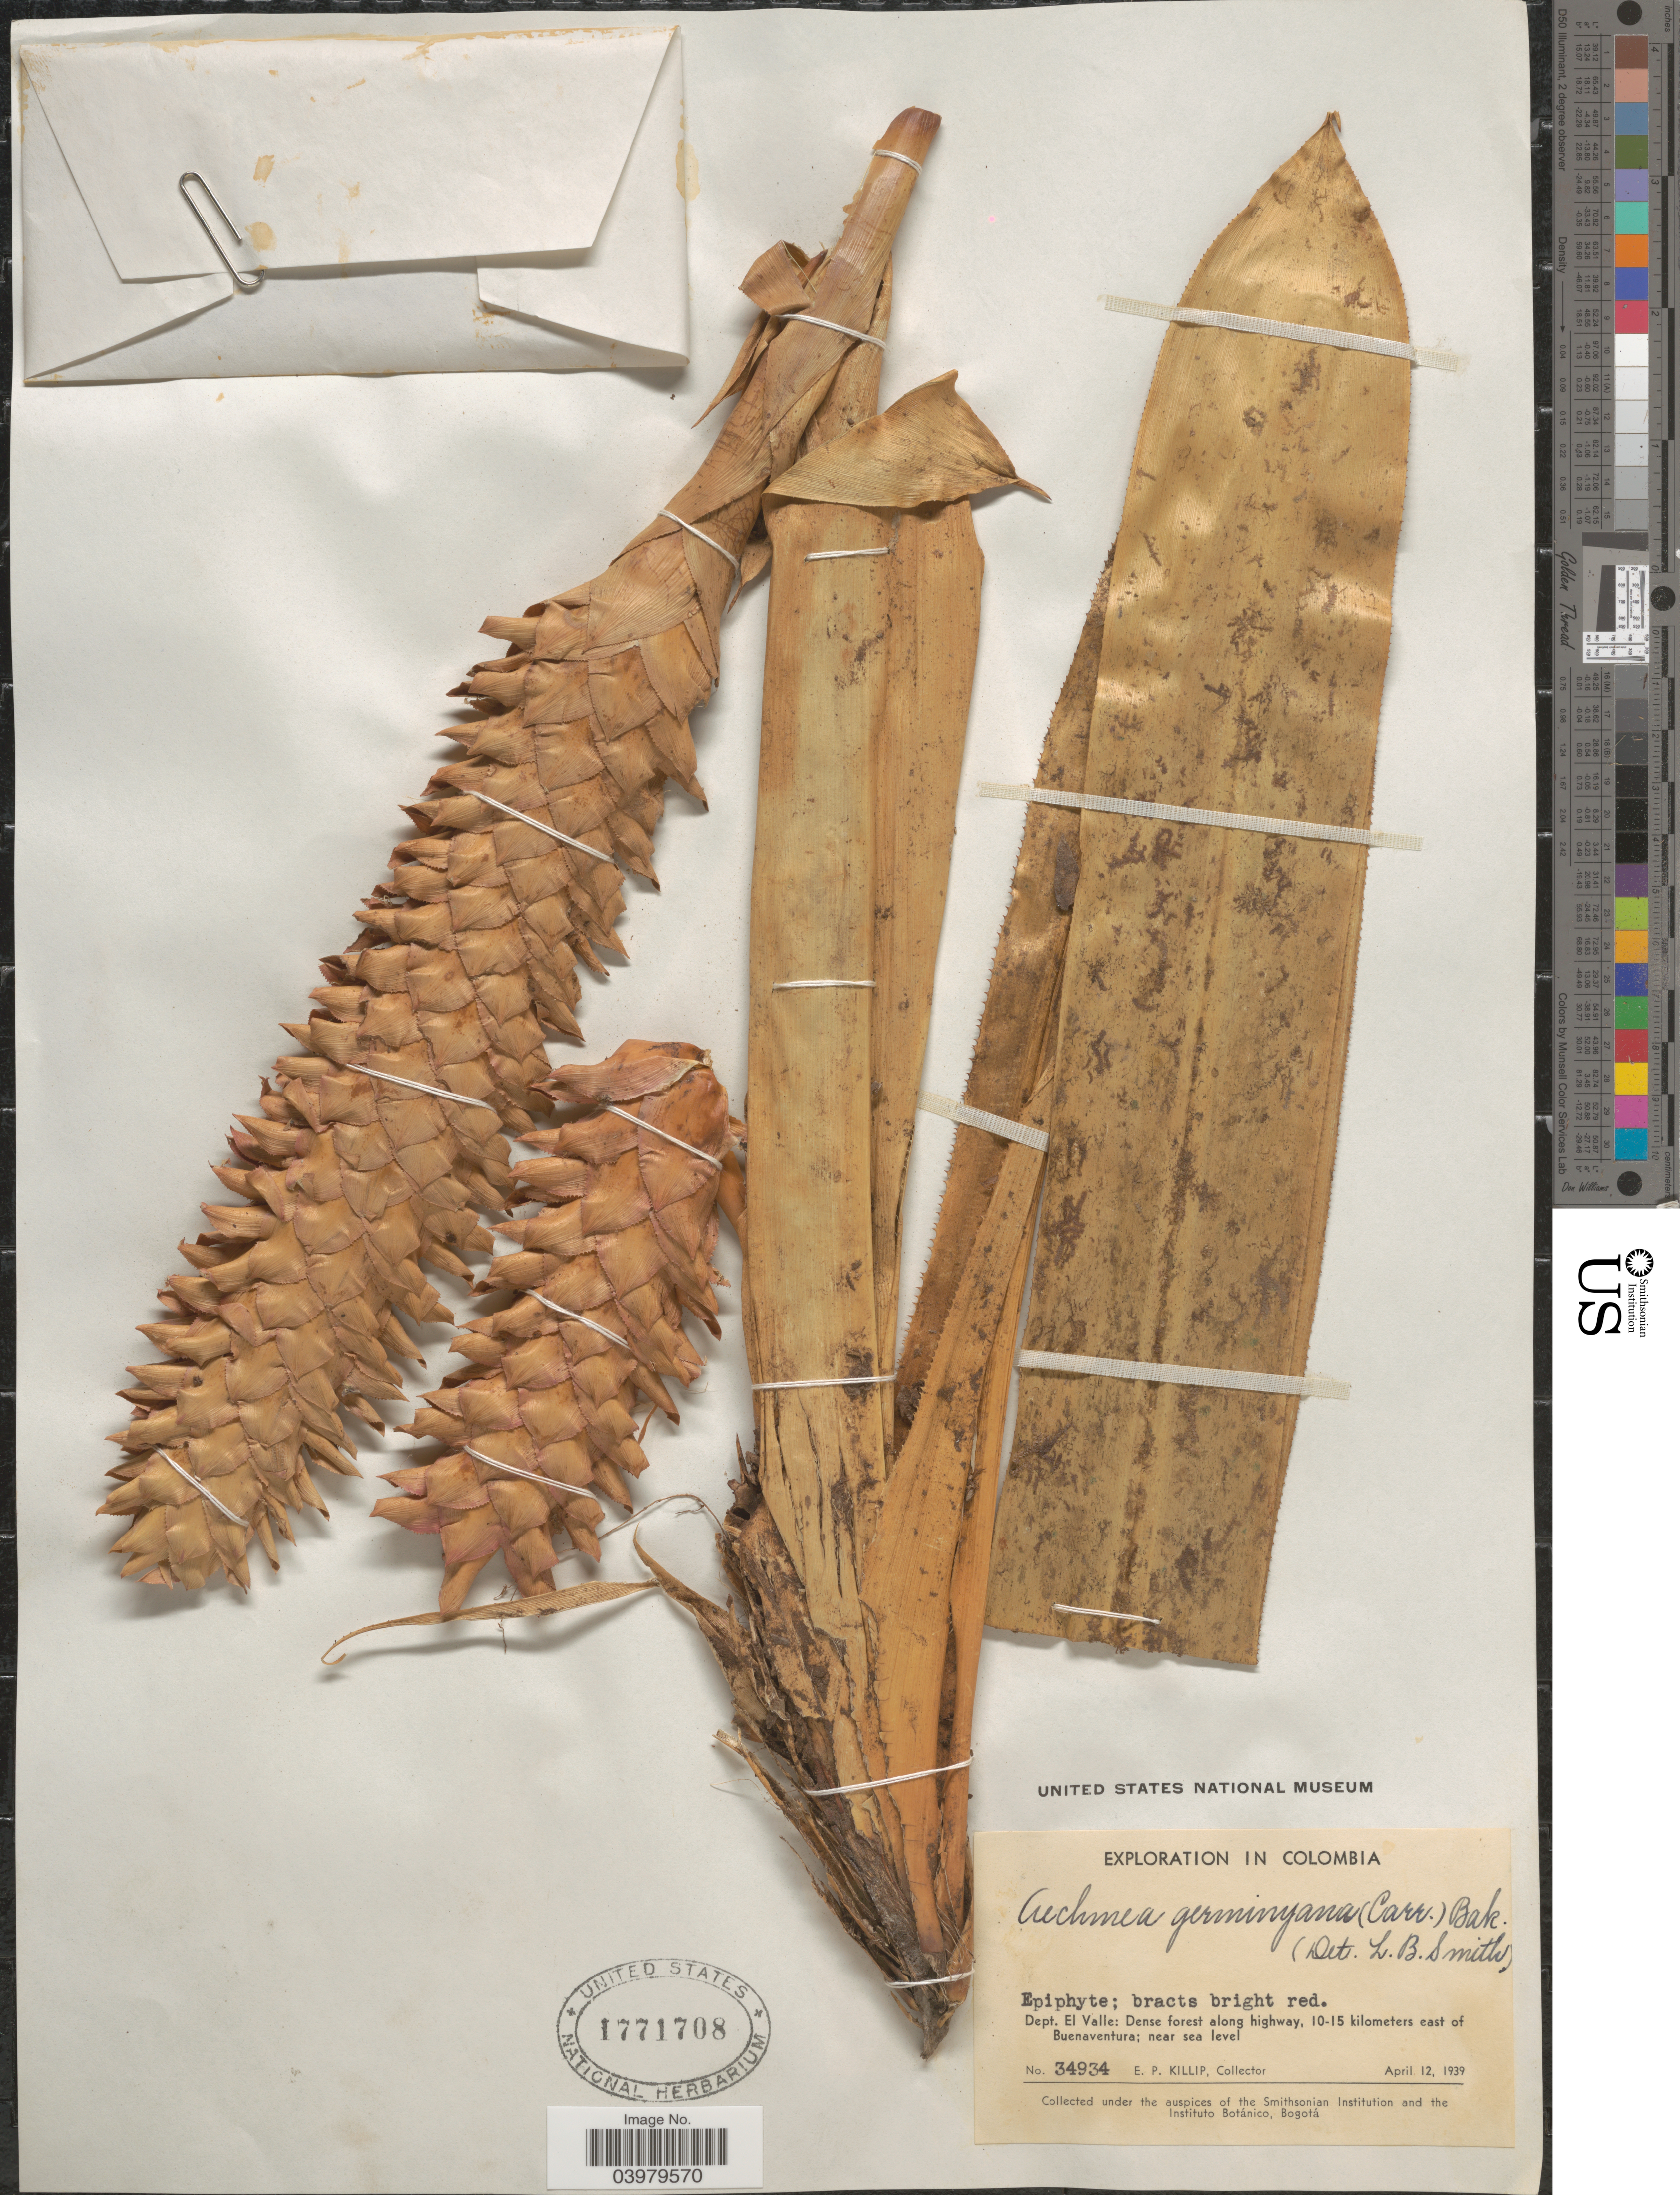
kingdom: Plantae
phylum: Tracheophyta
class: Liliopsida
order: Poales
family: Bromeliaceae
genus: Aechmea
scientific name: Aechmea germinyana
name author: (Carrière) Baker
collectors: E. P. Killip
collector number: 34934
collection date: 1939-04-12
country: Colombia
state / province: Valle del Cauca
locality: Dept. El Valle: Dense forest along highway, 10-15 kilometers east of Buenaventura.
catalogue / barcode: US 1771708